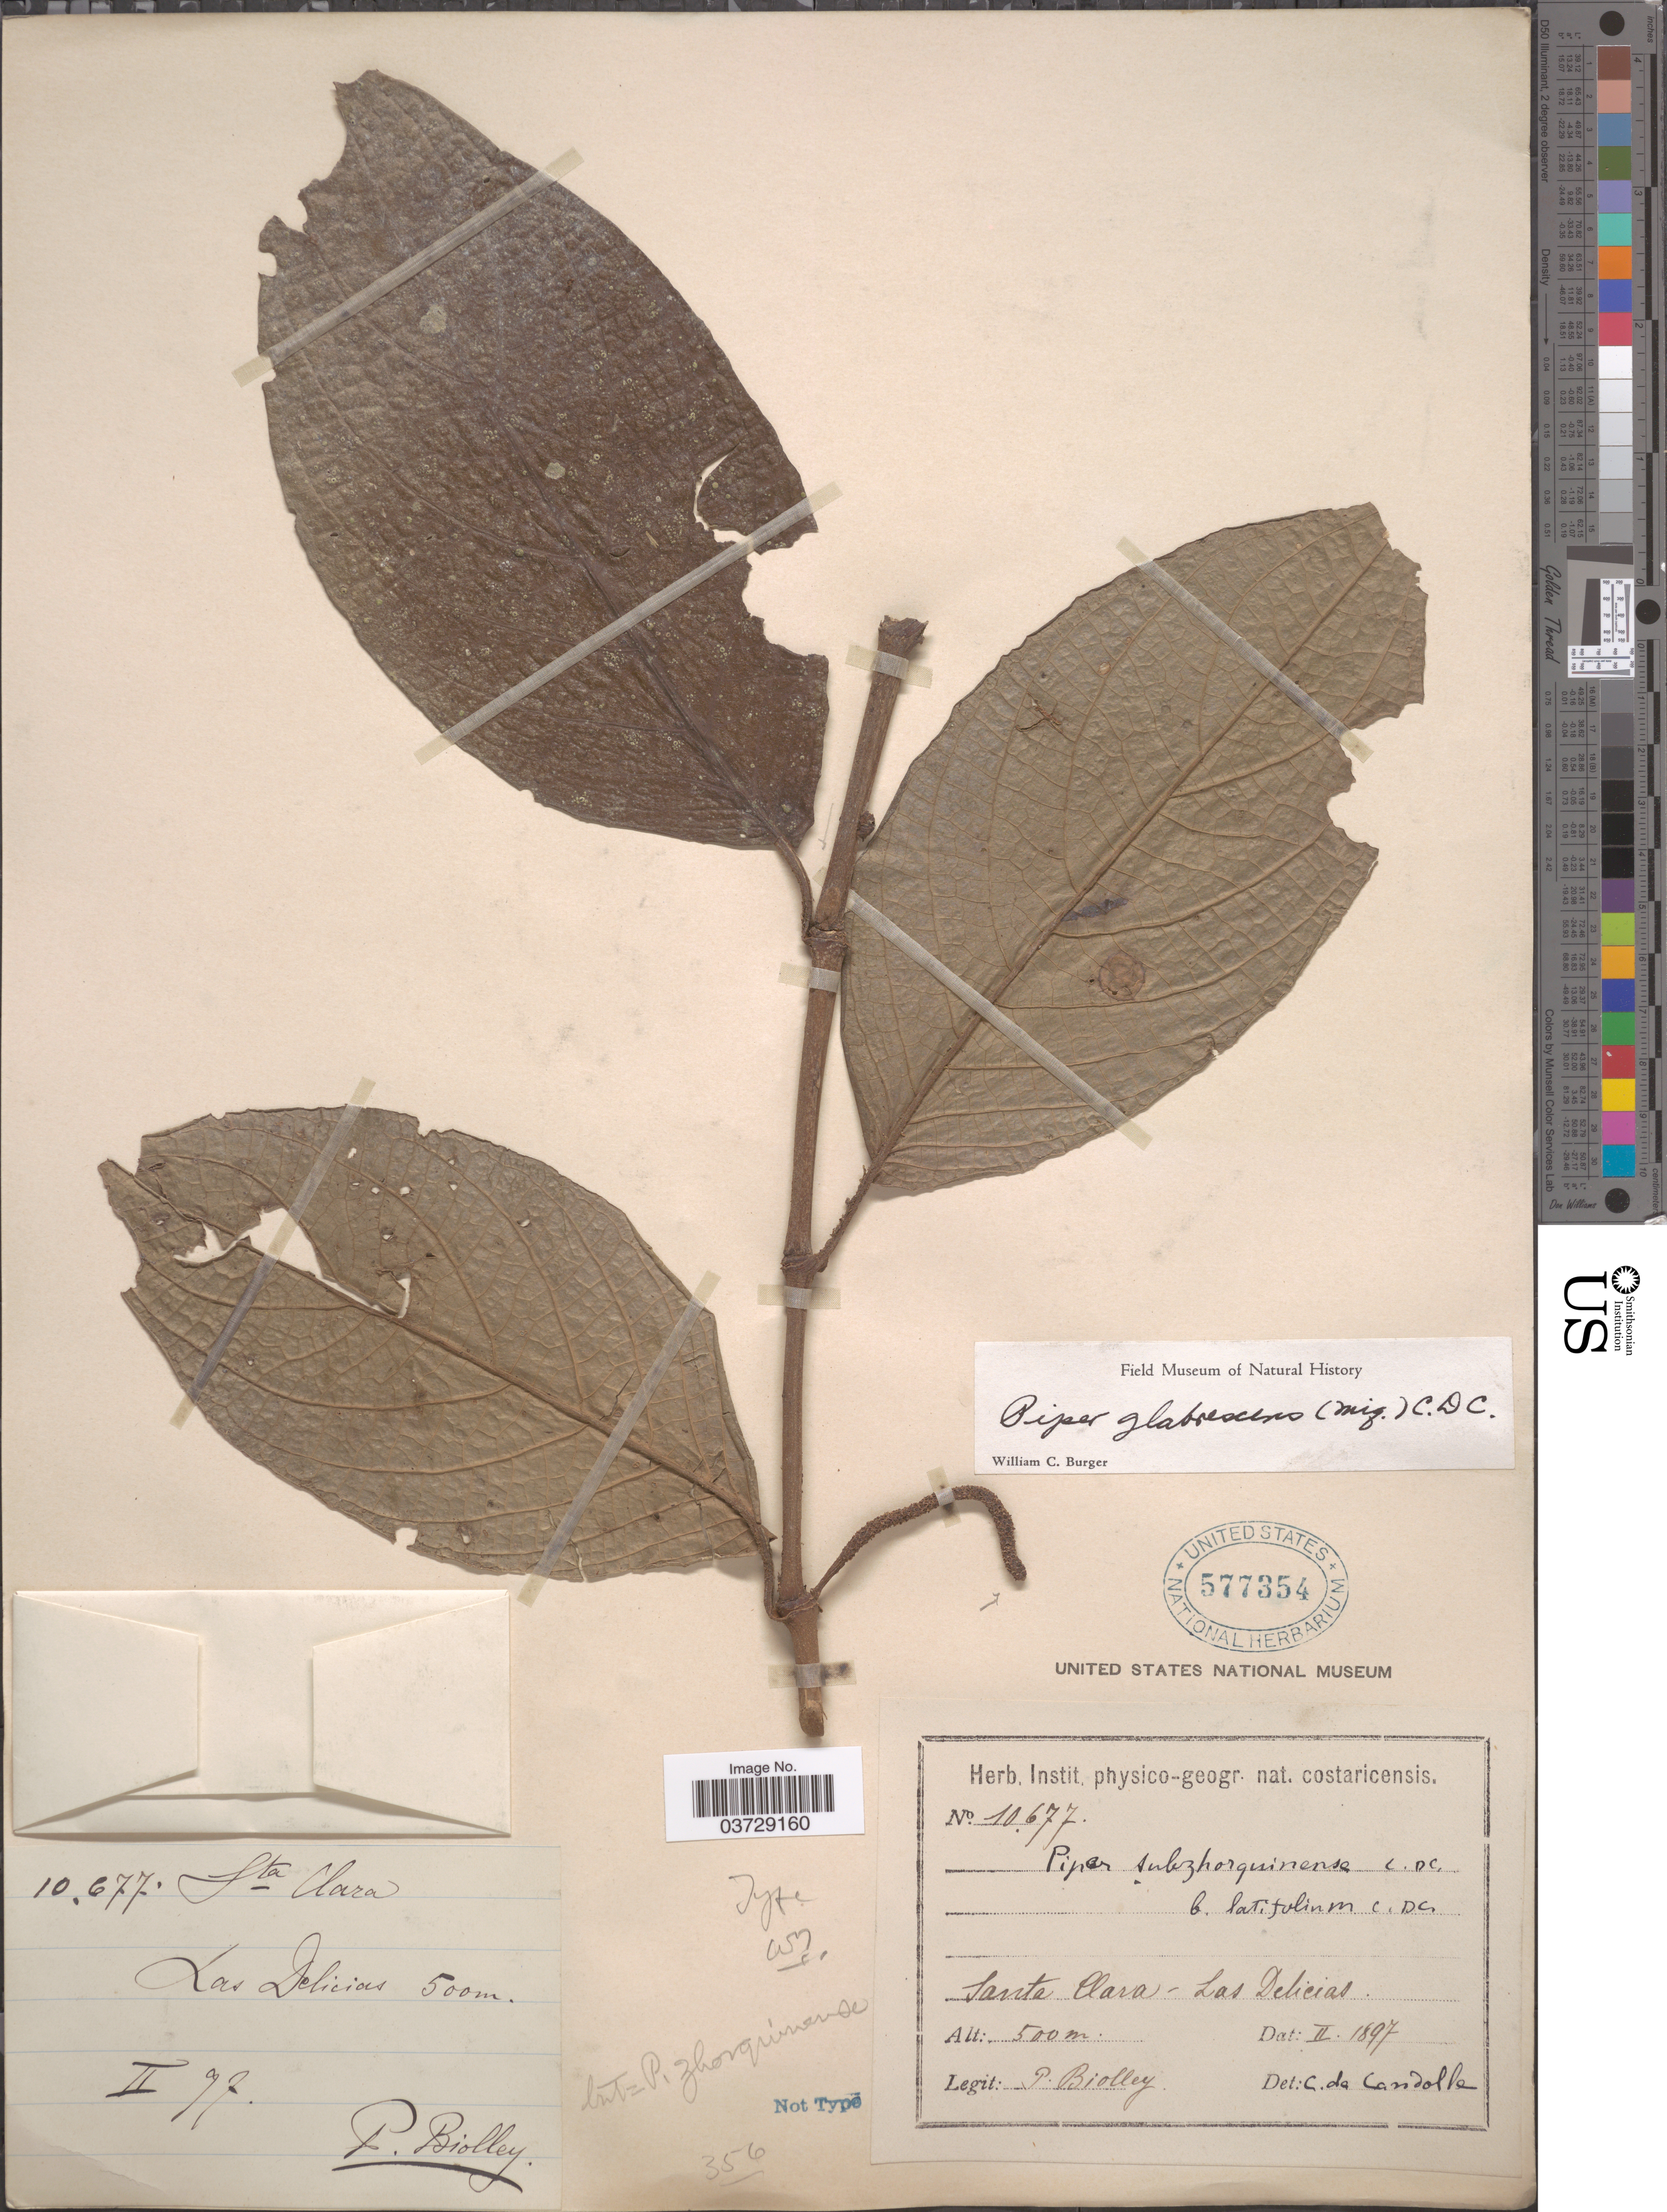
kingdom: Plantae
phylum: Tracheophyta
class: Magnoliopsida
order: Piperales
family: Piperaceae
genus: Piper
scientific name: Piper glabrescens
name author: (Miq.) C. DC.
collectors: P. Biolley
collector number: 10677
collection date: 1897-02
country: Costa Rica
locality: Santa Clara - Las Delicias.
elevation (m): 500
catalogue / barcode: US 577354